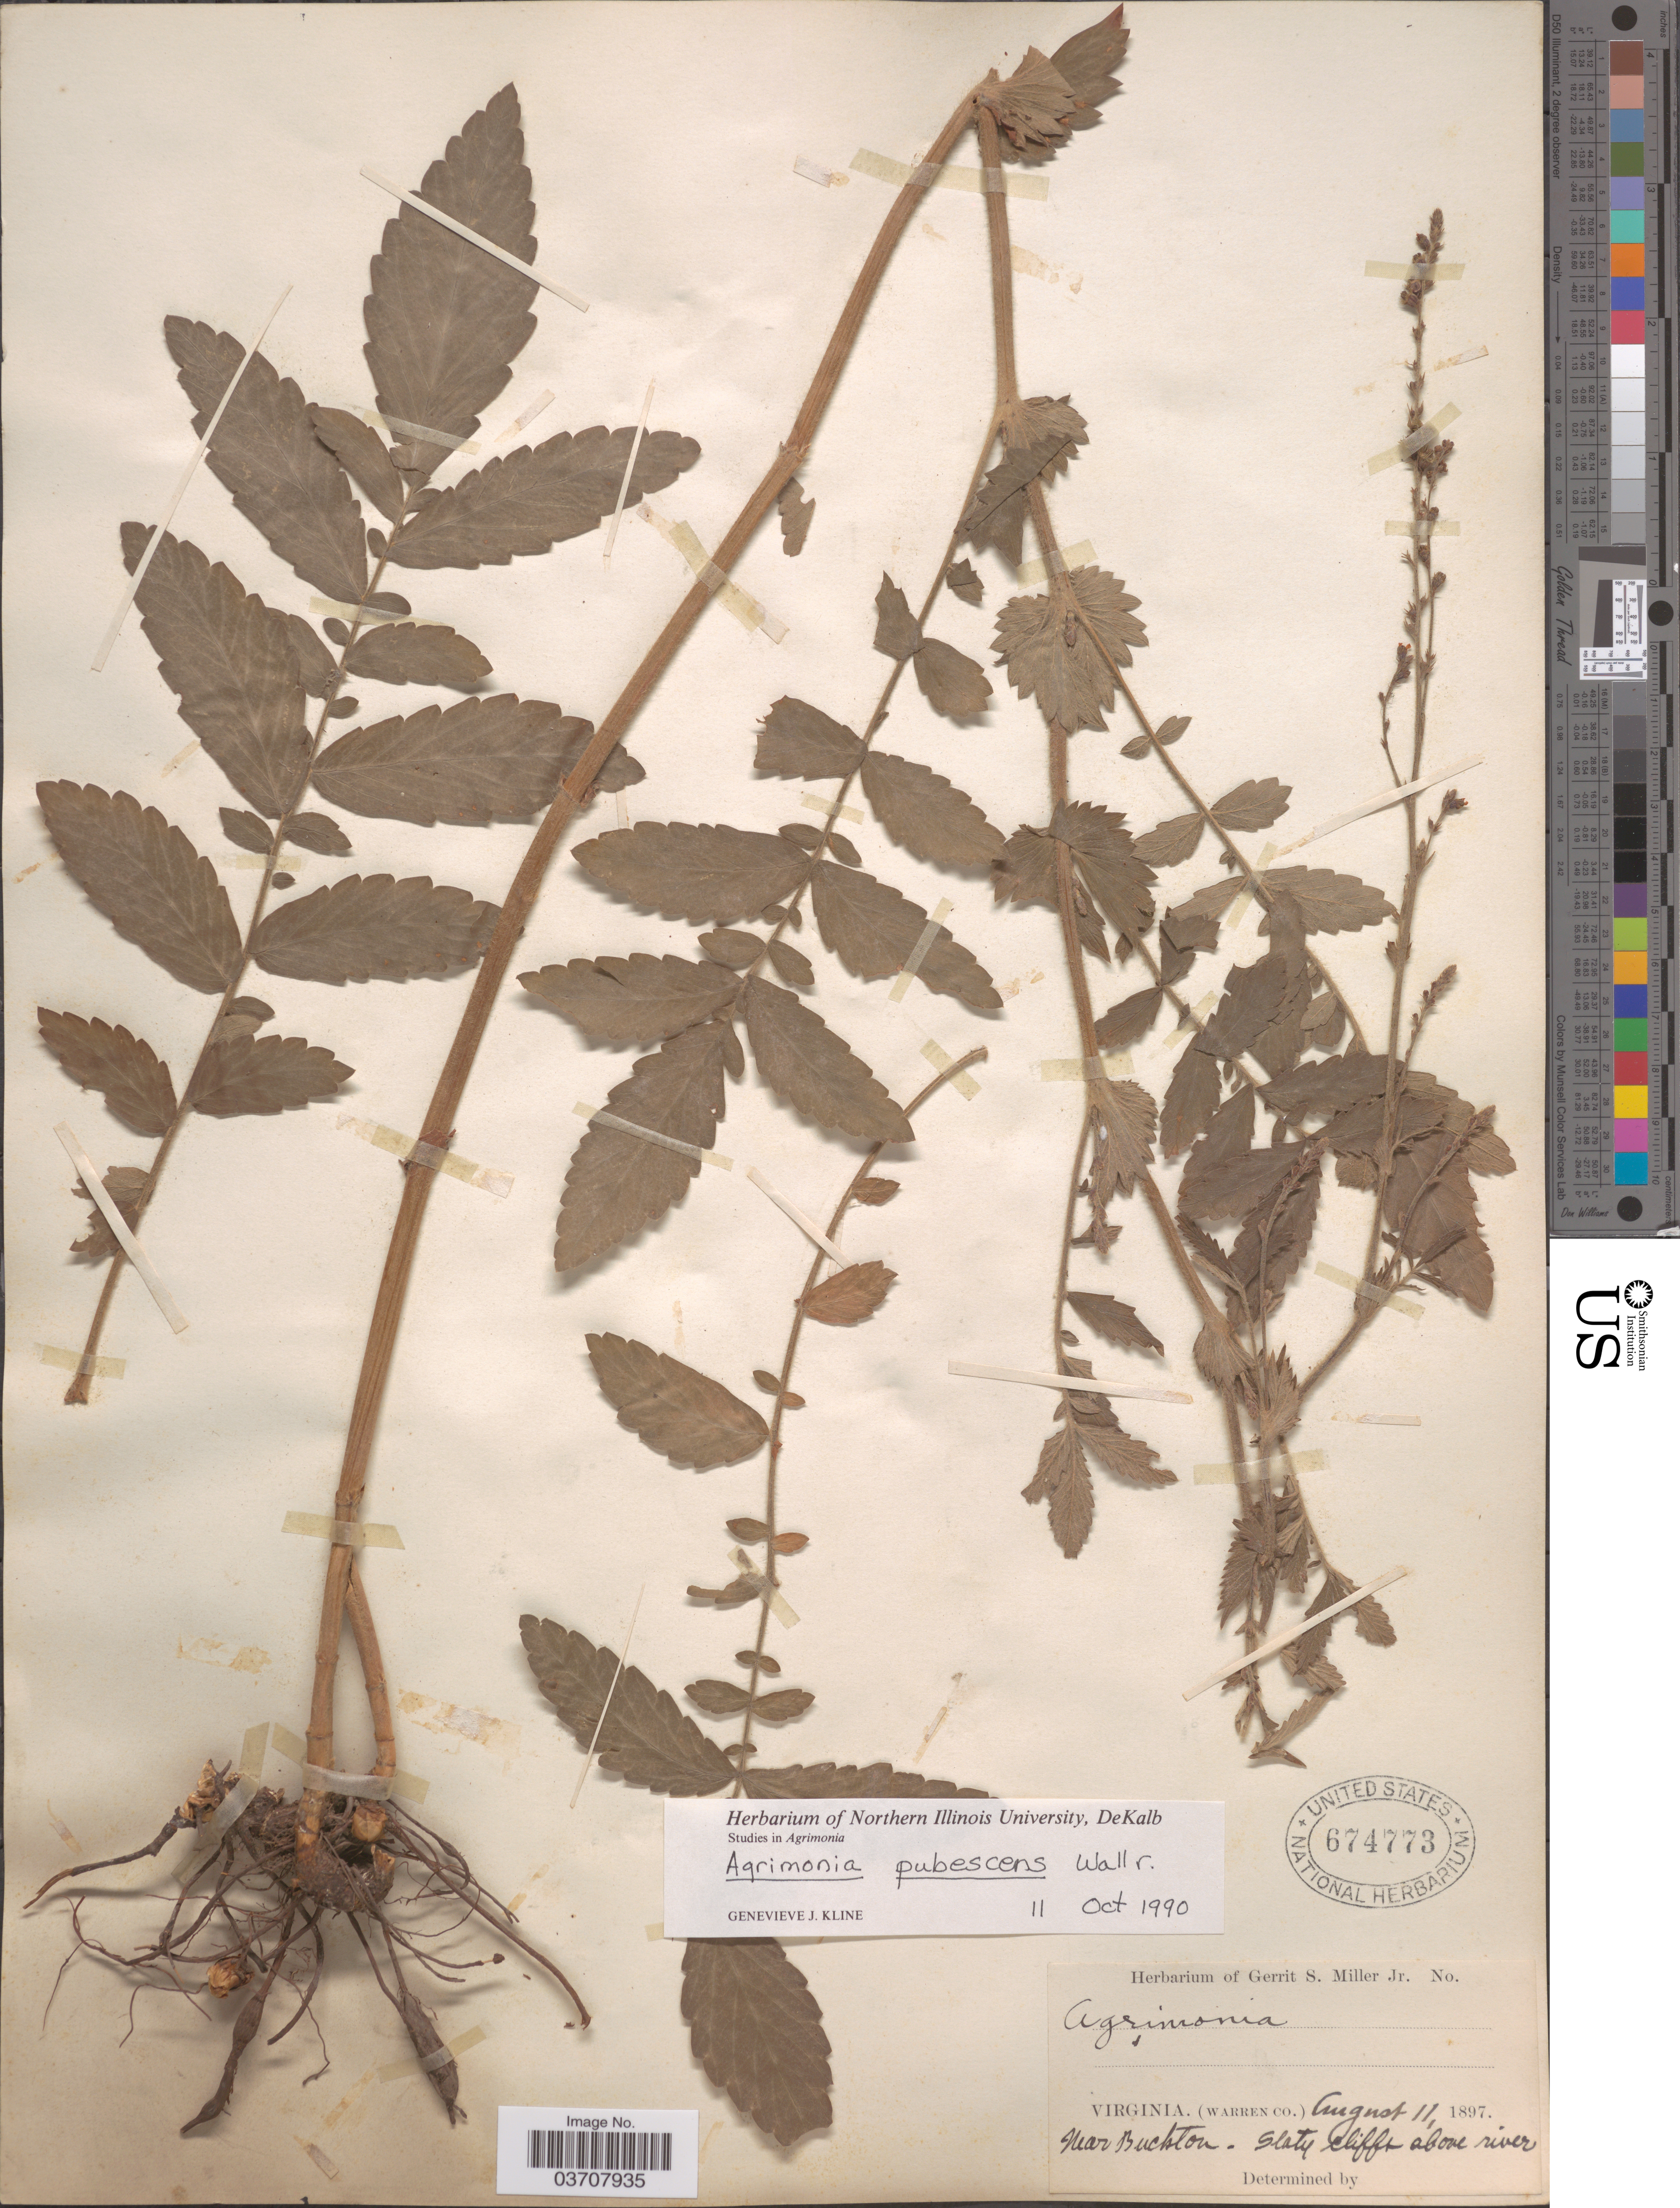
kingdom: Plantae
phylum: Tracheophyta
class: Magnoliopsida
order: Rosales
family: Rosaceae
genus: Agrimonia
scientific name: Agrimonia pubescens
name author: Wallr.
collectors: ex herb. Gerrit S. Miller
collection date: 1897-08-11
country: United States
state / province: Virginia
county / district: Warren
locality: Warren Co. Near Buckton.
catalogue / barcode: US 674773